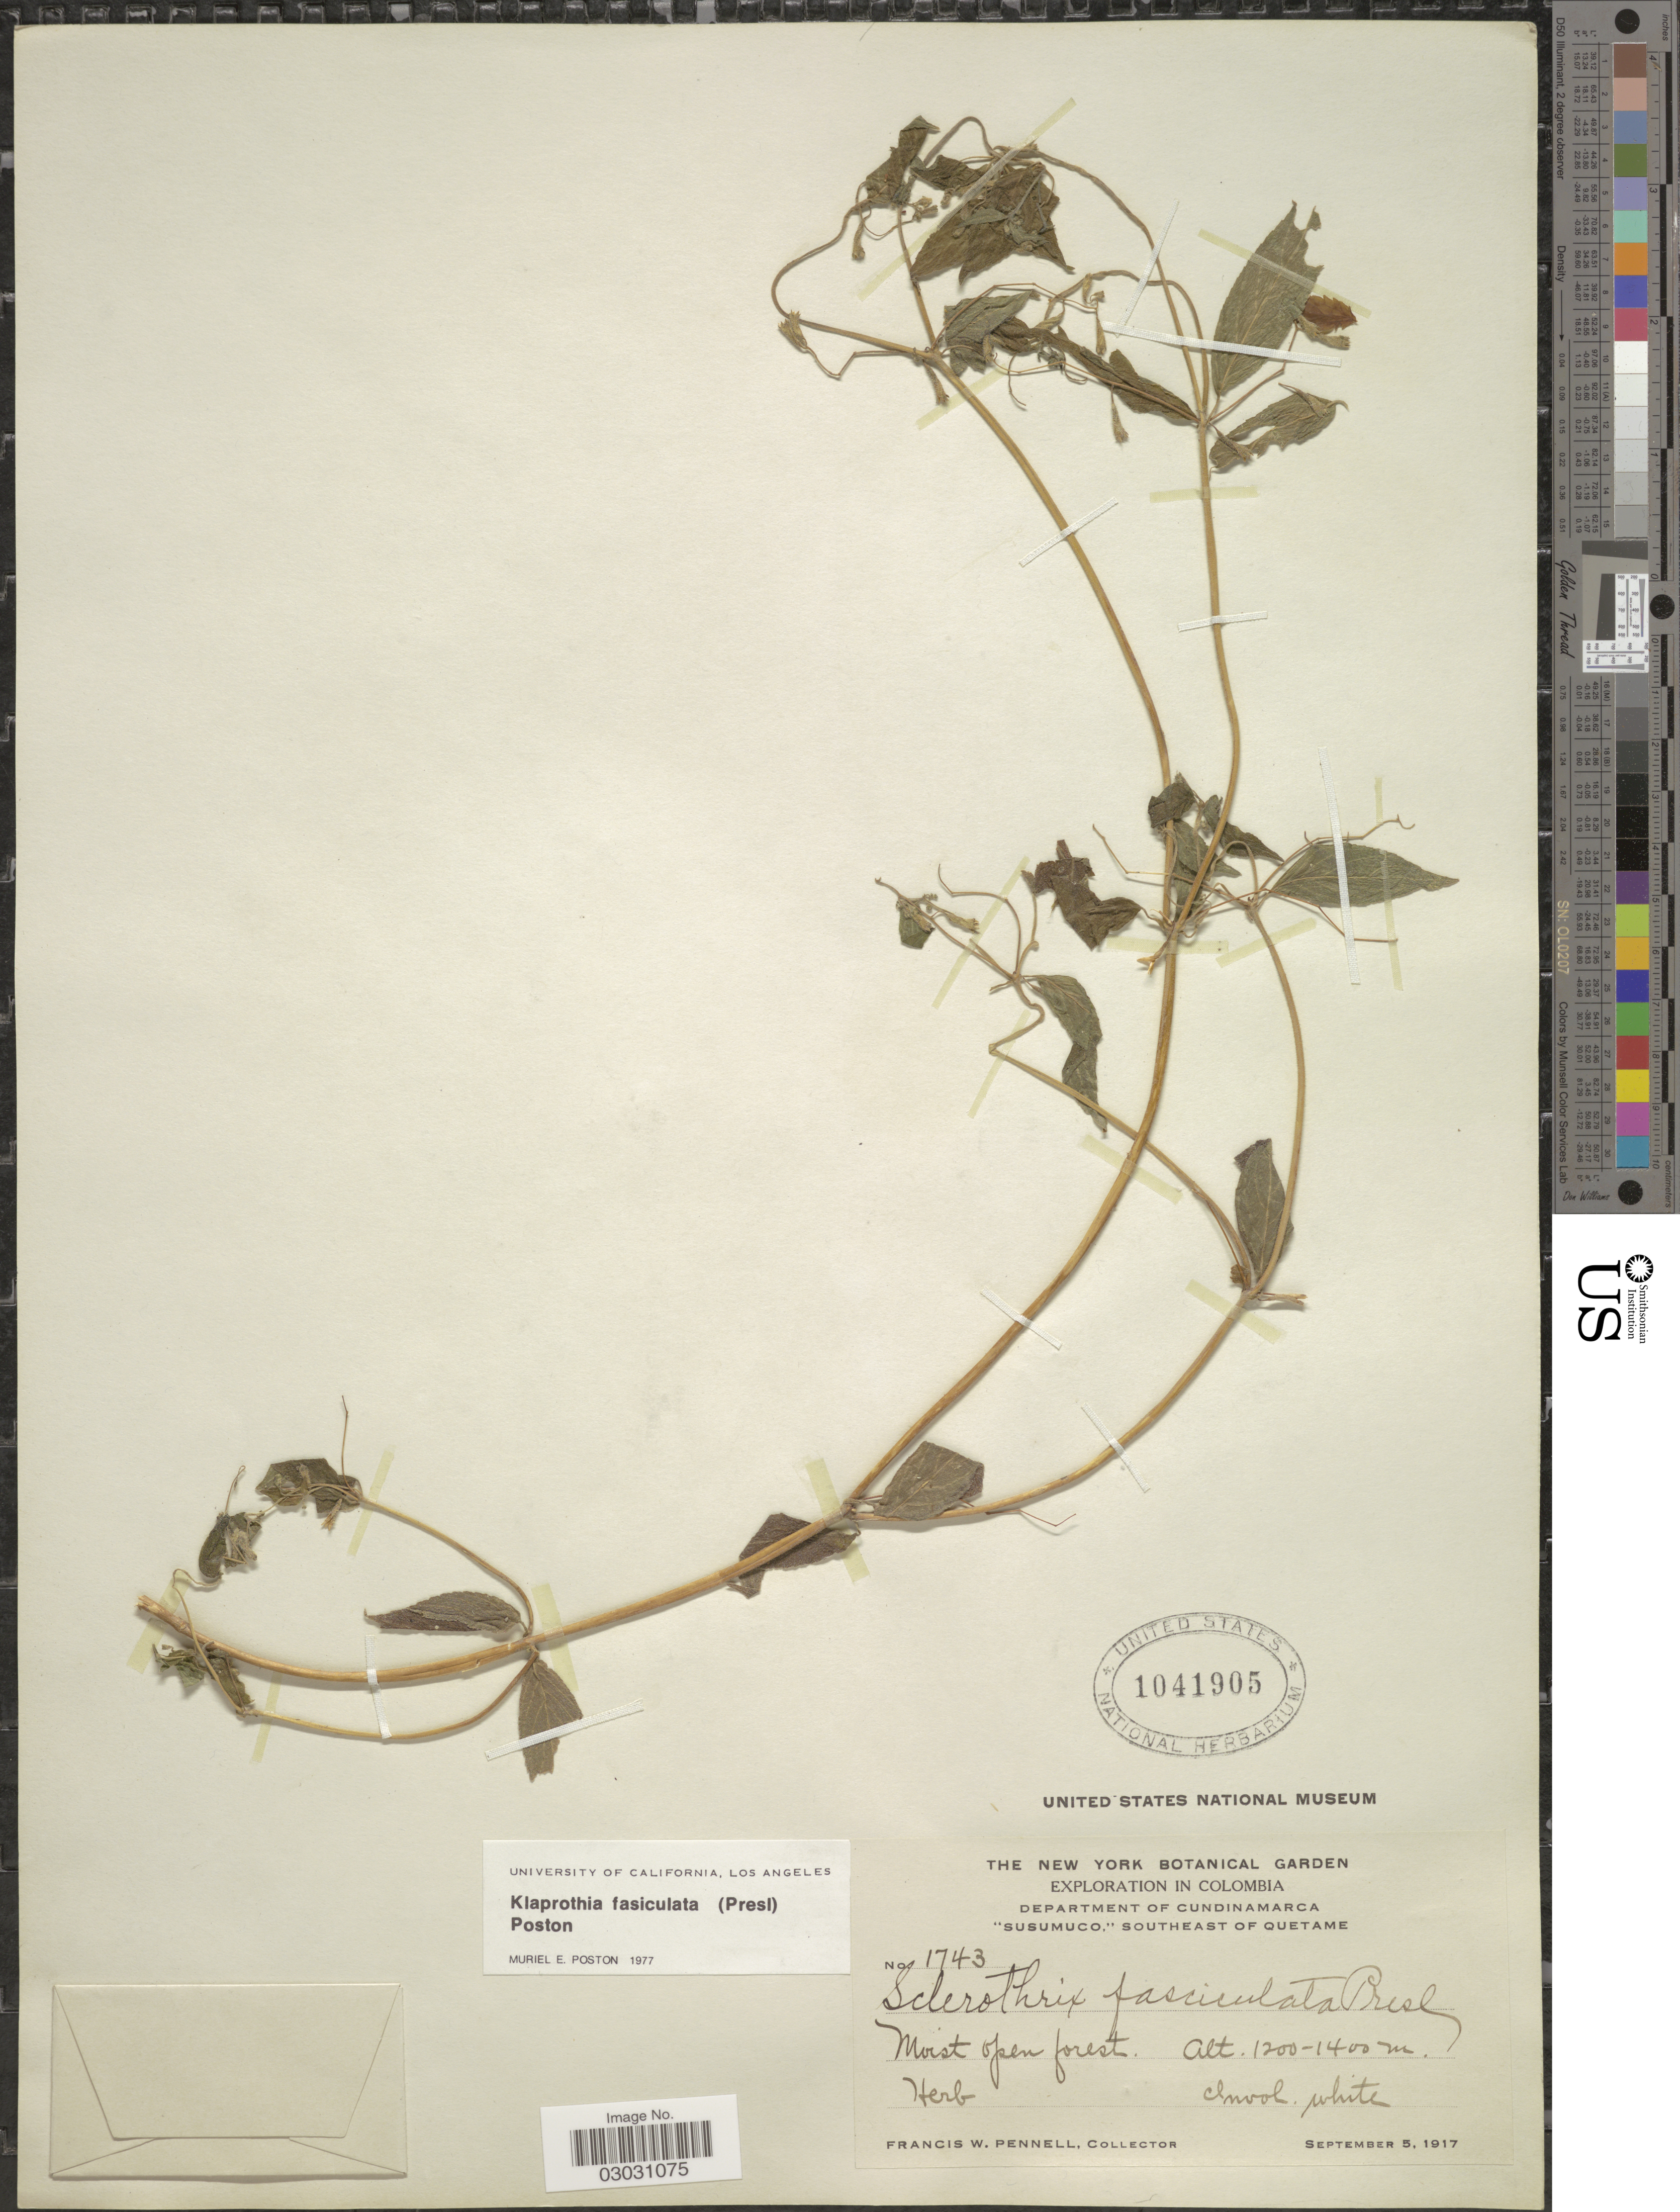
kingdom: Plantae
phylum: Tracheophyta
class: Magnoliopsida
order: Cornales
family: Loasaceae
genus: Klaprothia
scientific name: Klaprothia fasciculata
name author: (C. Presl) Poston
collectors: F. W. Pennell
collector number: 1743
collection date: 1917-09-05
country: Colombia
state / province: Cundinamarca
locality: Department of Cundinamarca, "Susumuco", Southeast of Quetame.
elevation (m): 1200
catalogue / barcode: US 1041905